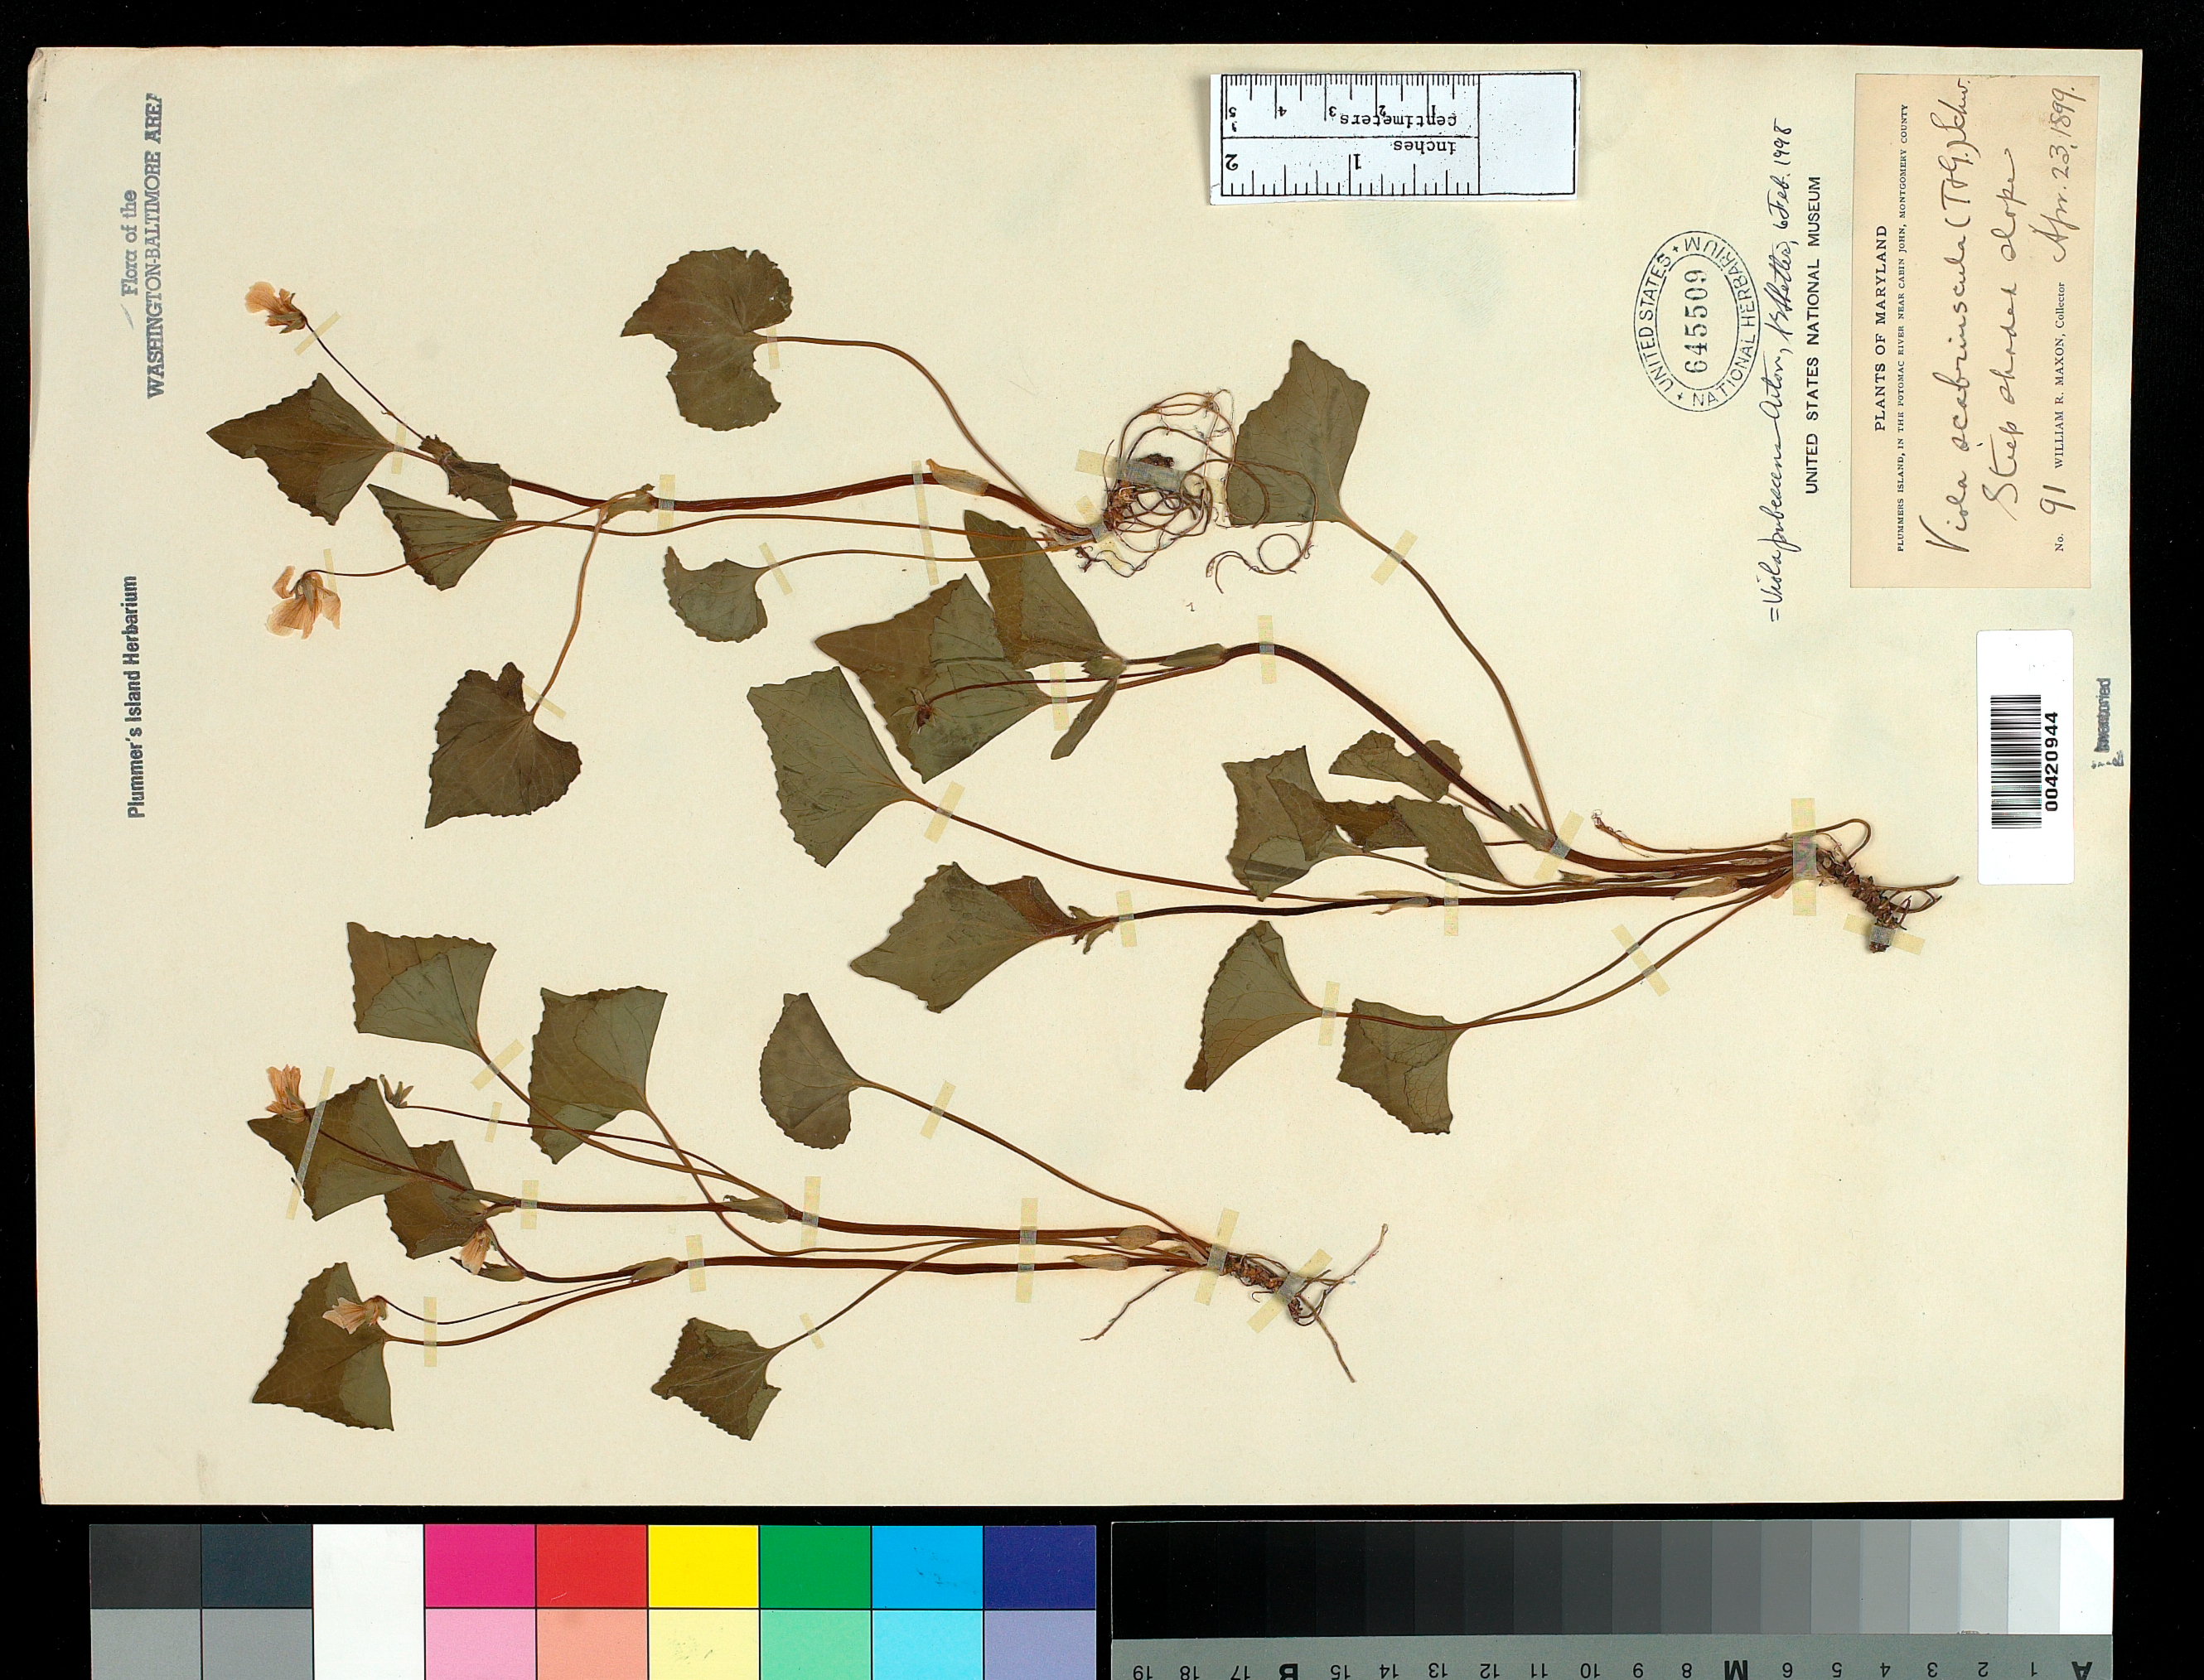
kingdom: Plantae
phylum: Tracheophyta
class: Magnoliopsida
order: Malpighiales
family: Violaceae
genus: Viola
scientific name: Viola pubescens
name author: Aiton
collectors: W. R. Maxon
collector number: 91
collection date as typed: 23 Apr 1899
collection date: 1899-04-23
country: United States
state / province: Maryland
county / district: Montgomery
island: Plummers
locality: Plummer's Island Plummers Island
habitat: Steep shaded slope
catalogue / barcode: US 645509